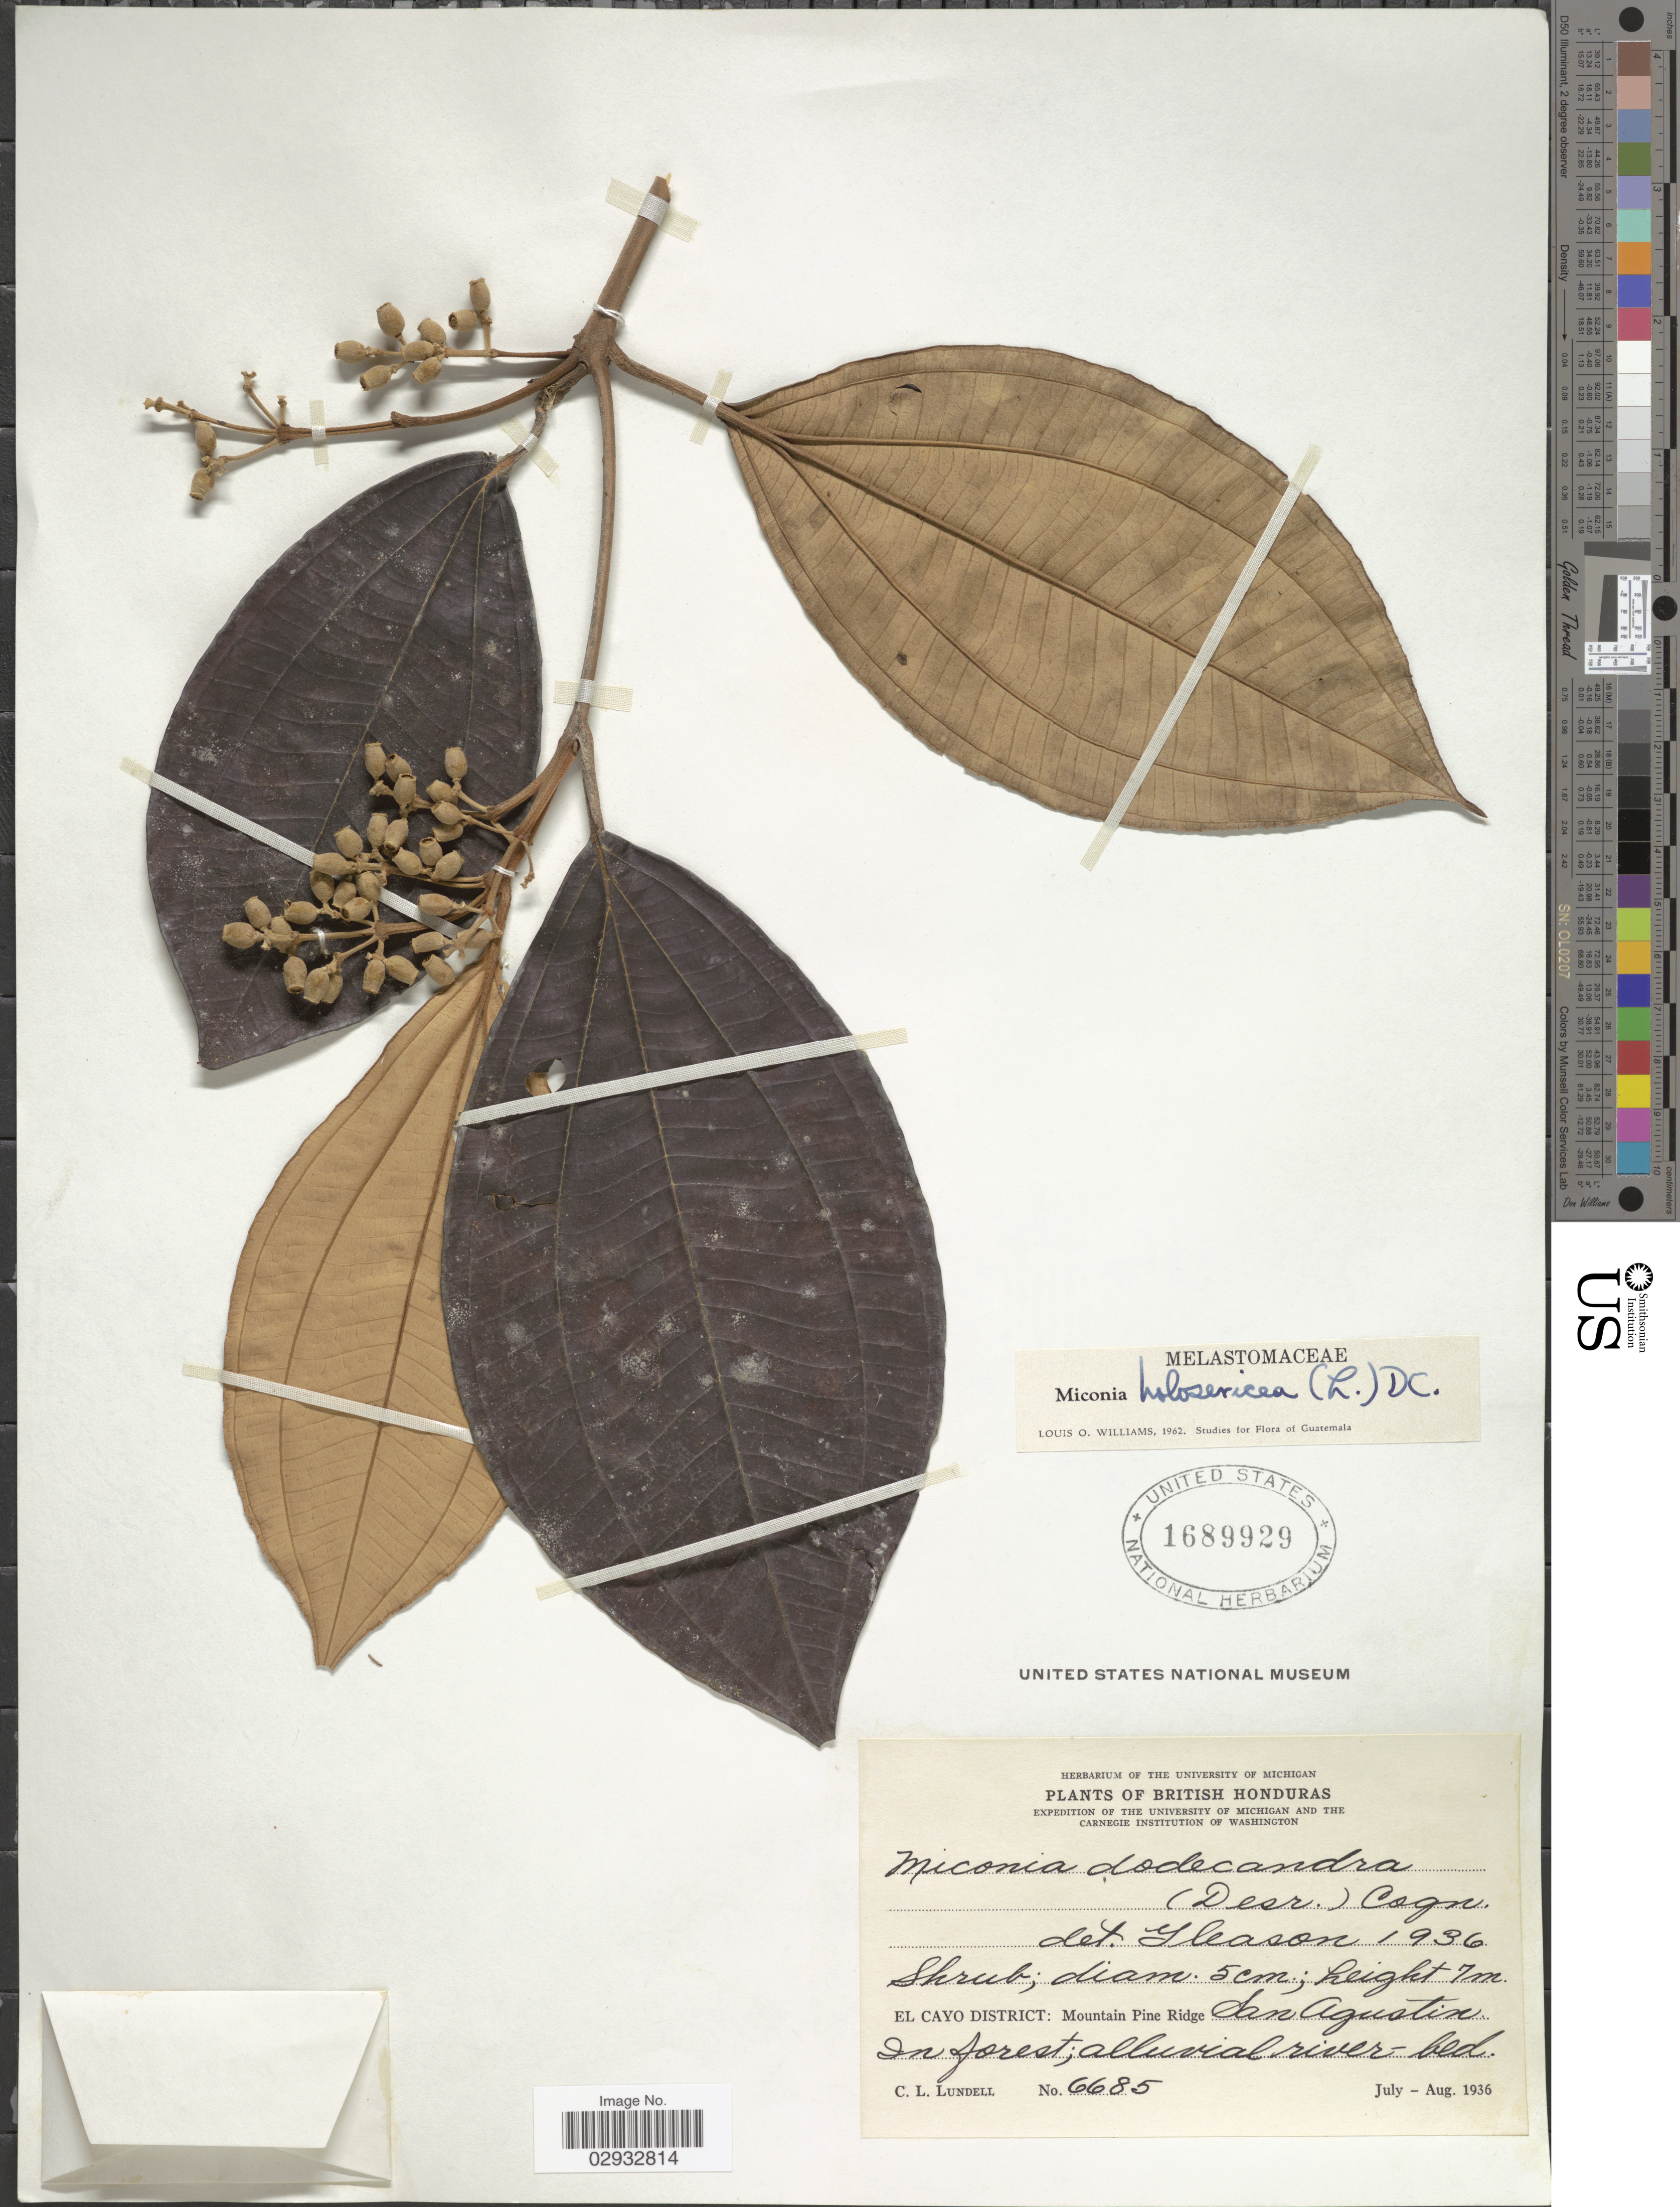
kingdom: Plantae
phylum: Tracheophyta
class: Magnoliopsida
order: Myrtales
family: Melastomataceae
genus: Miconia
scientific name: Miconia holosericea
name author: (L.) DC.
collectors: C. L. Lundell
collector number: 6685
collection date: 1936-07/1936-08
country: Belize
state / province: Cayo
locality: British Honduras. El Cayo District: Mountain Pine Ridge, San Agustin.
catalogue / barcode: US 1689929